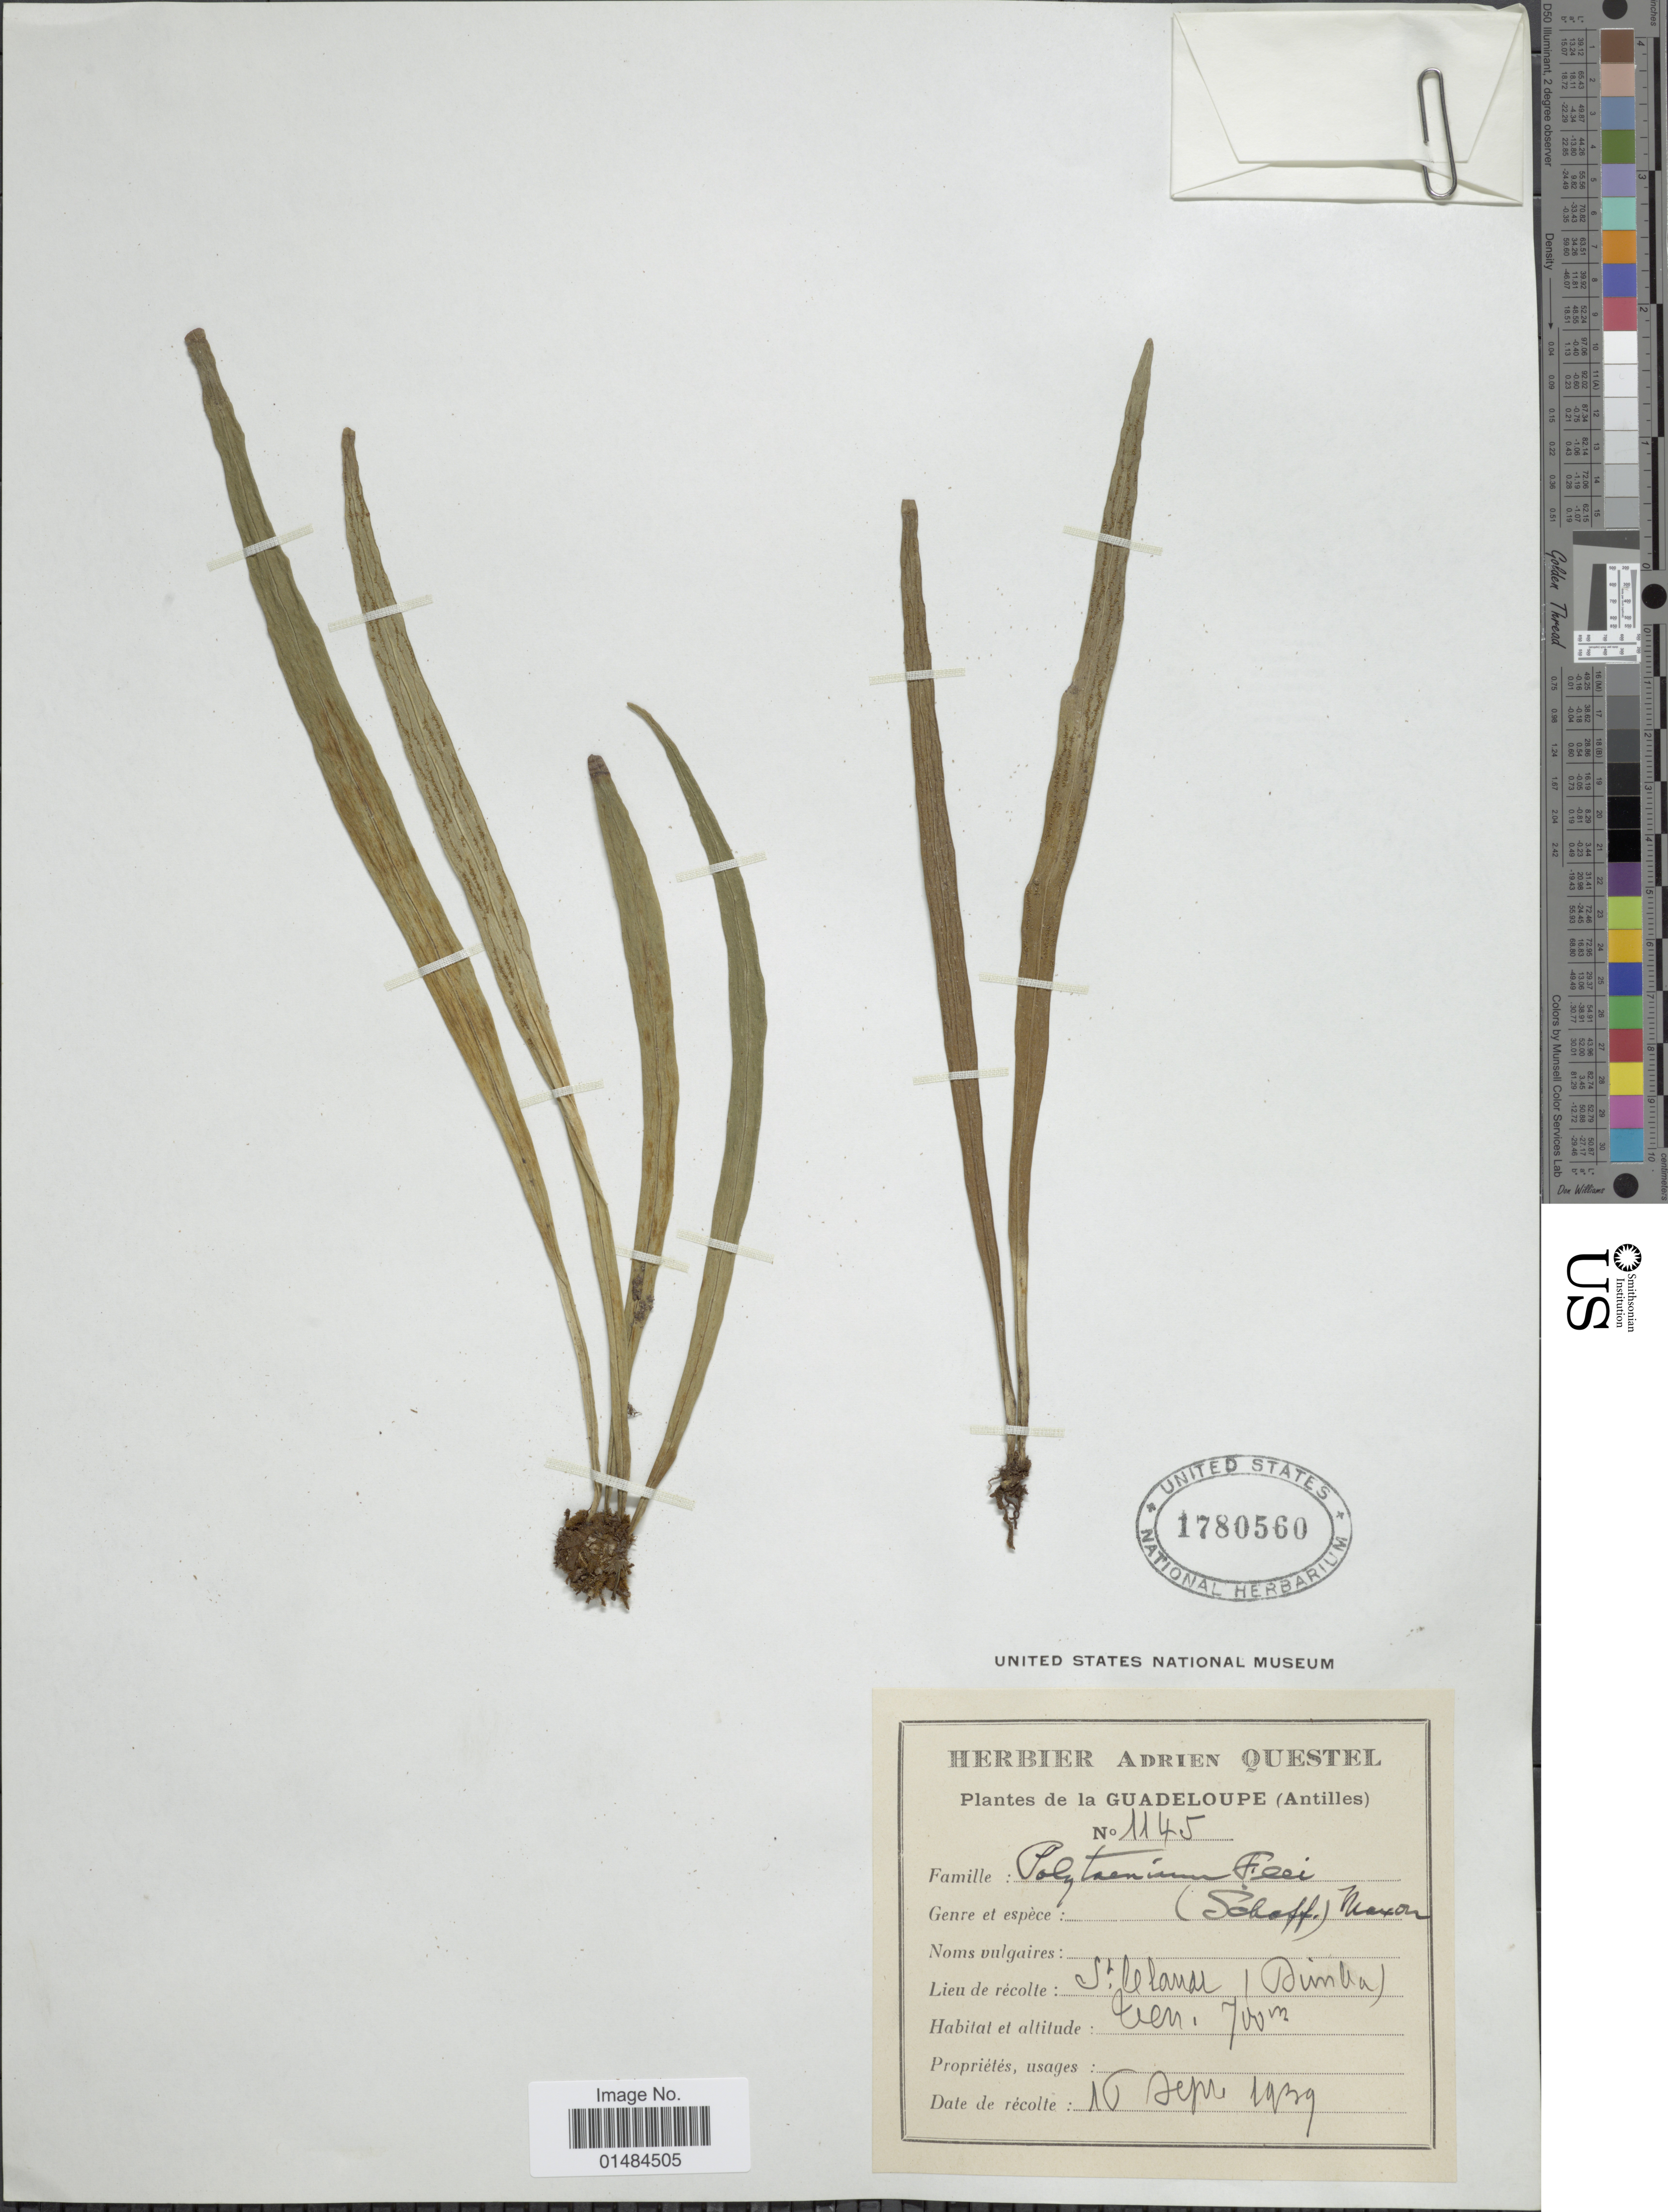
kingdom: Plantae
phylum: Tracheophyta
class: Polypodiopsida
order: Polypodiales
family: Pteridaceae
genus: Polytaenium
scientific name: Polytaenium lanceolatum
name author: (L.) Desv.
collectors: ex herb. A. Questal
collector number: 1145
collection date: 1939-09-16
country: Guadeloupe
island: Leeward Is.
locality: St. Claude (Dimba)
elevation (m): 700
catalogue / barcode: US 1780560